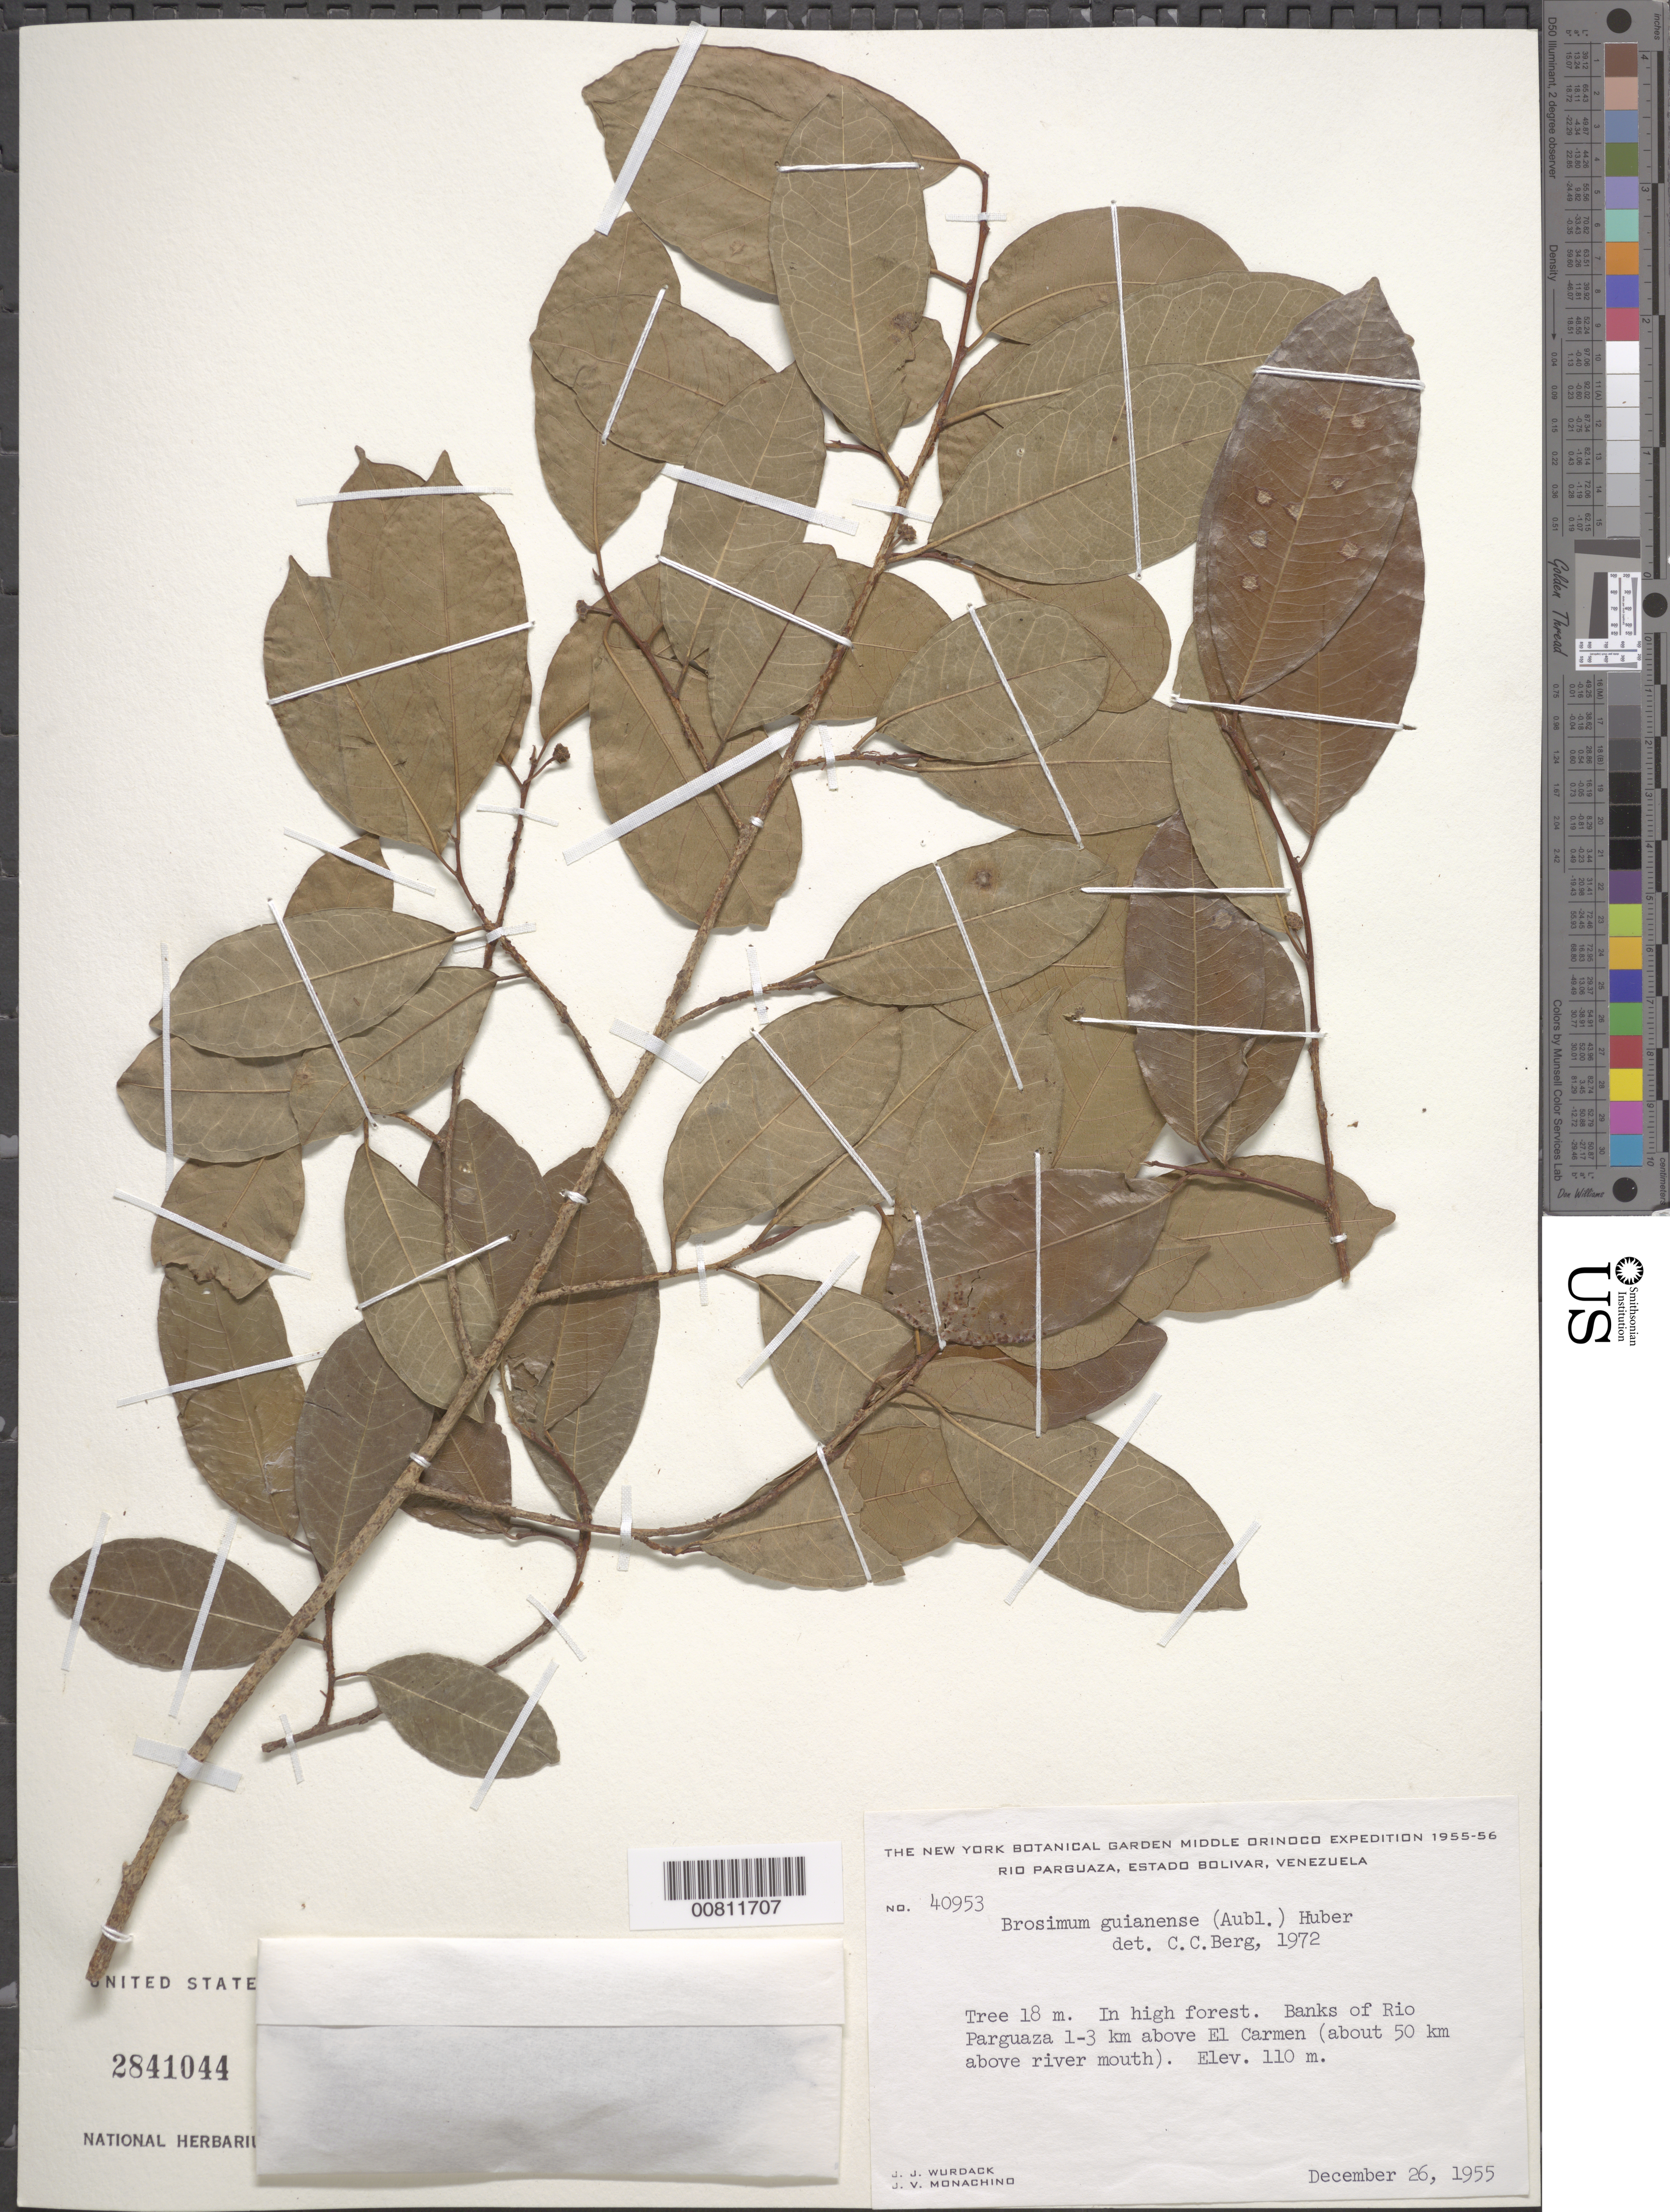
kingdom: Plantae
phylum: Tracheophyta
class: Magnoliopsida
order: Rosales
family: Moraceae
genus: Brosimum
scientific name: Brosimum guianense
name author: (Aubl.) Huber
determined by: Berg, C. C.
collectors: J. J. Wurdack & J. V. Monachino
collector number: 40953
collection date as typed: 26-Dec-55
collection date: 1955-12-26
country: Venezuela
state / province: Bolívar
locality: Río Parguaza, 1-3 km above El Carmen (about 50 km above river mouth)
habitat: River banks; in high forest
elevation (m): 110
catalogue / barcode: US 2841044